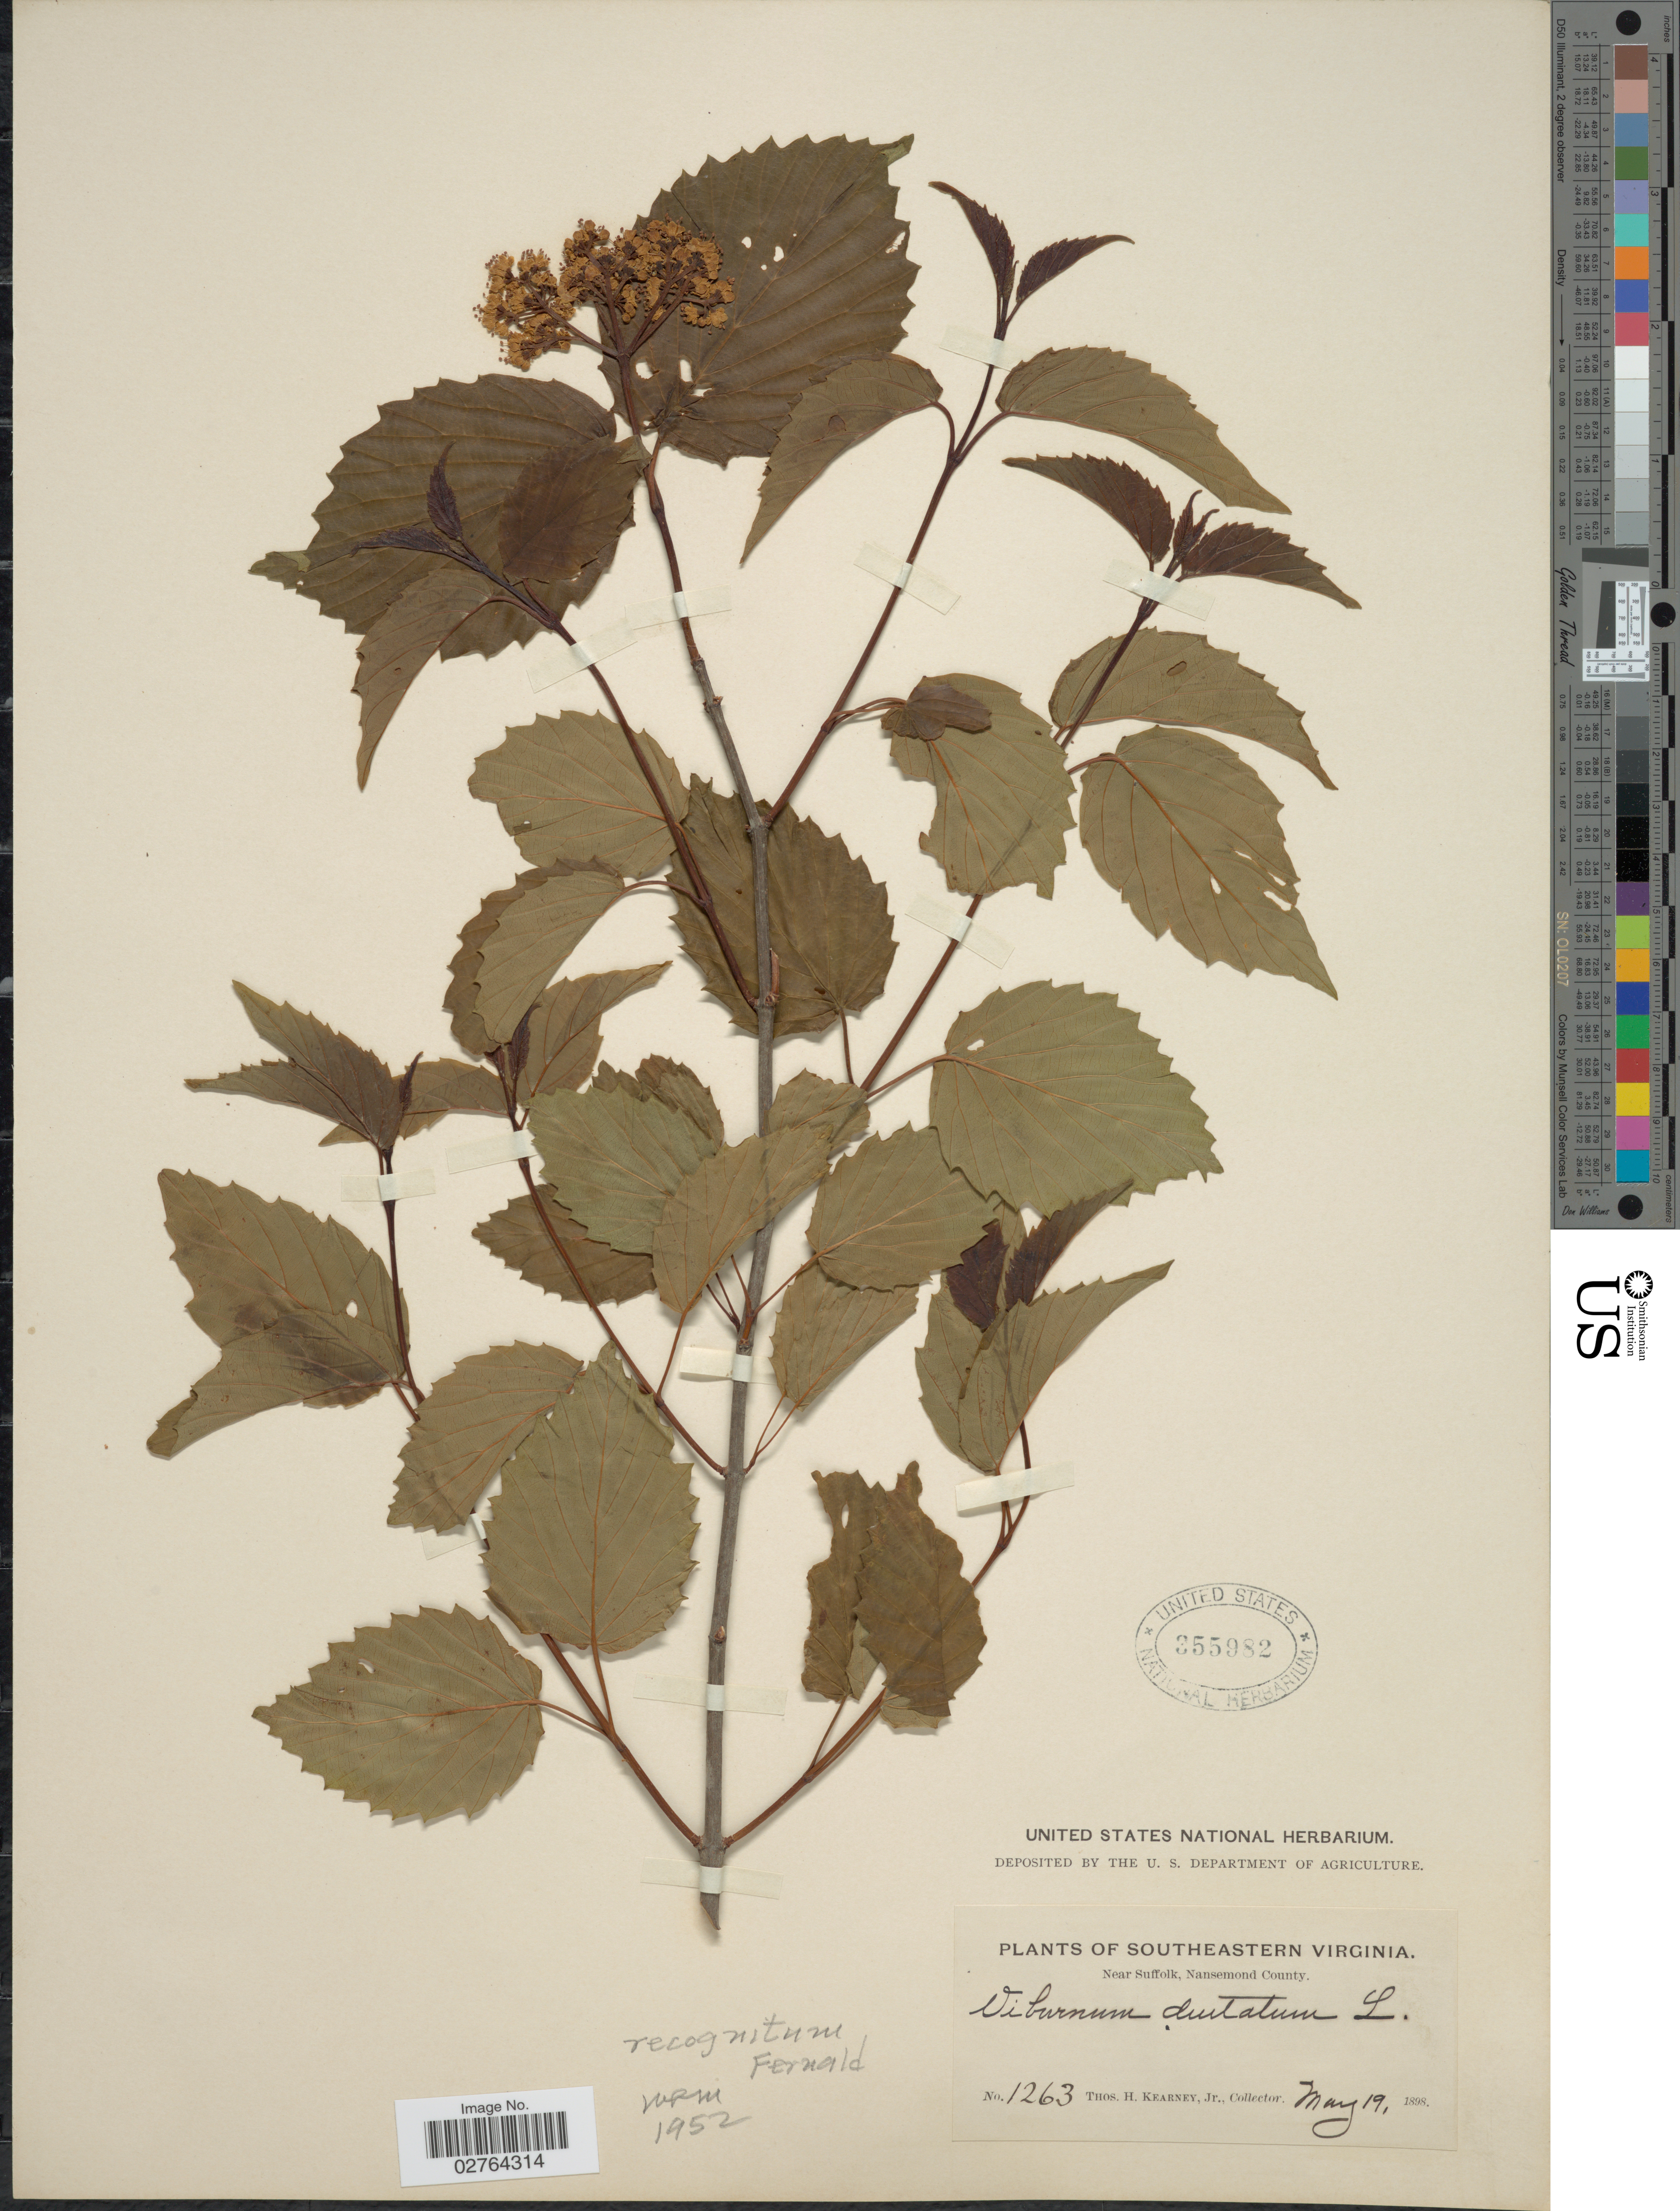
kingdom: Plantae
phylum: Tracheophyta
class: Magnoliopsida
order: Dipsacales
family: Viburnaceae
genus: Viburnum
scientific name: Viburnum recognitum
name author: Fernald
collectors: T. H. Kearney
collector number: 1263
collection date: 1898-05-19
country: United States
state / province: Virginia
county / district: City of Suffolk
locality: Southeastern Virginia. Near Suffolk, Nansemond County.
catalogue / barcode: US 355982